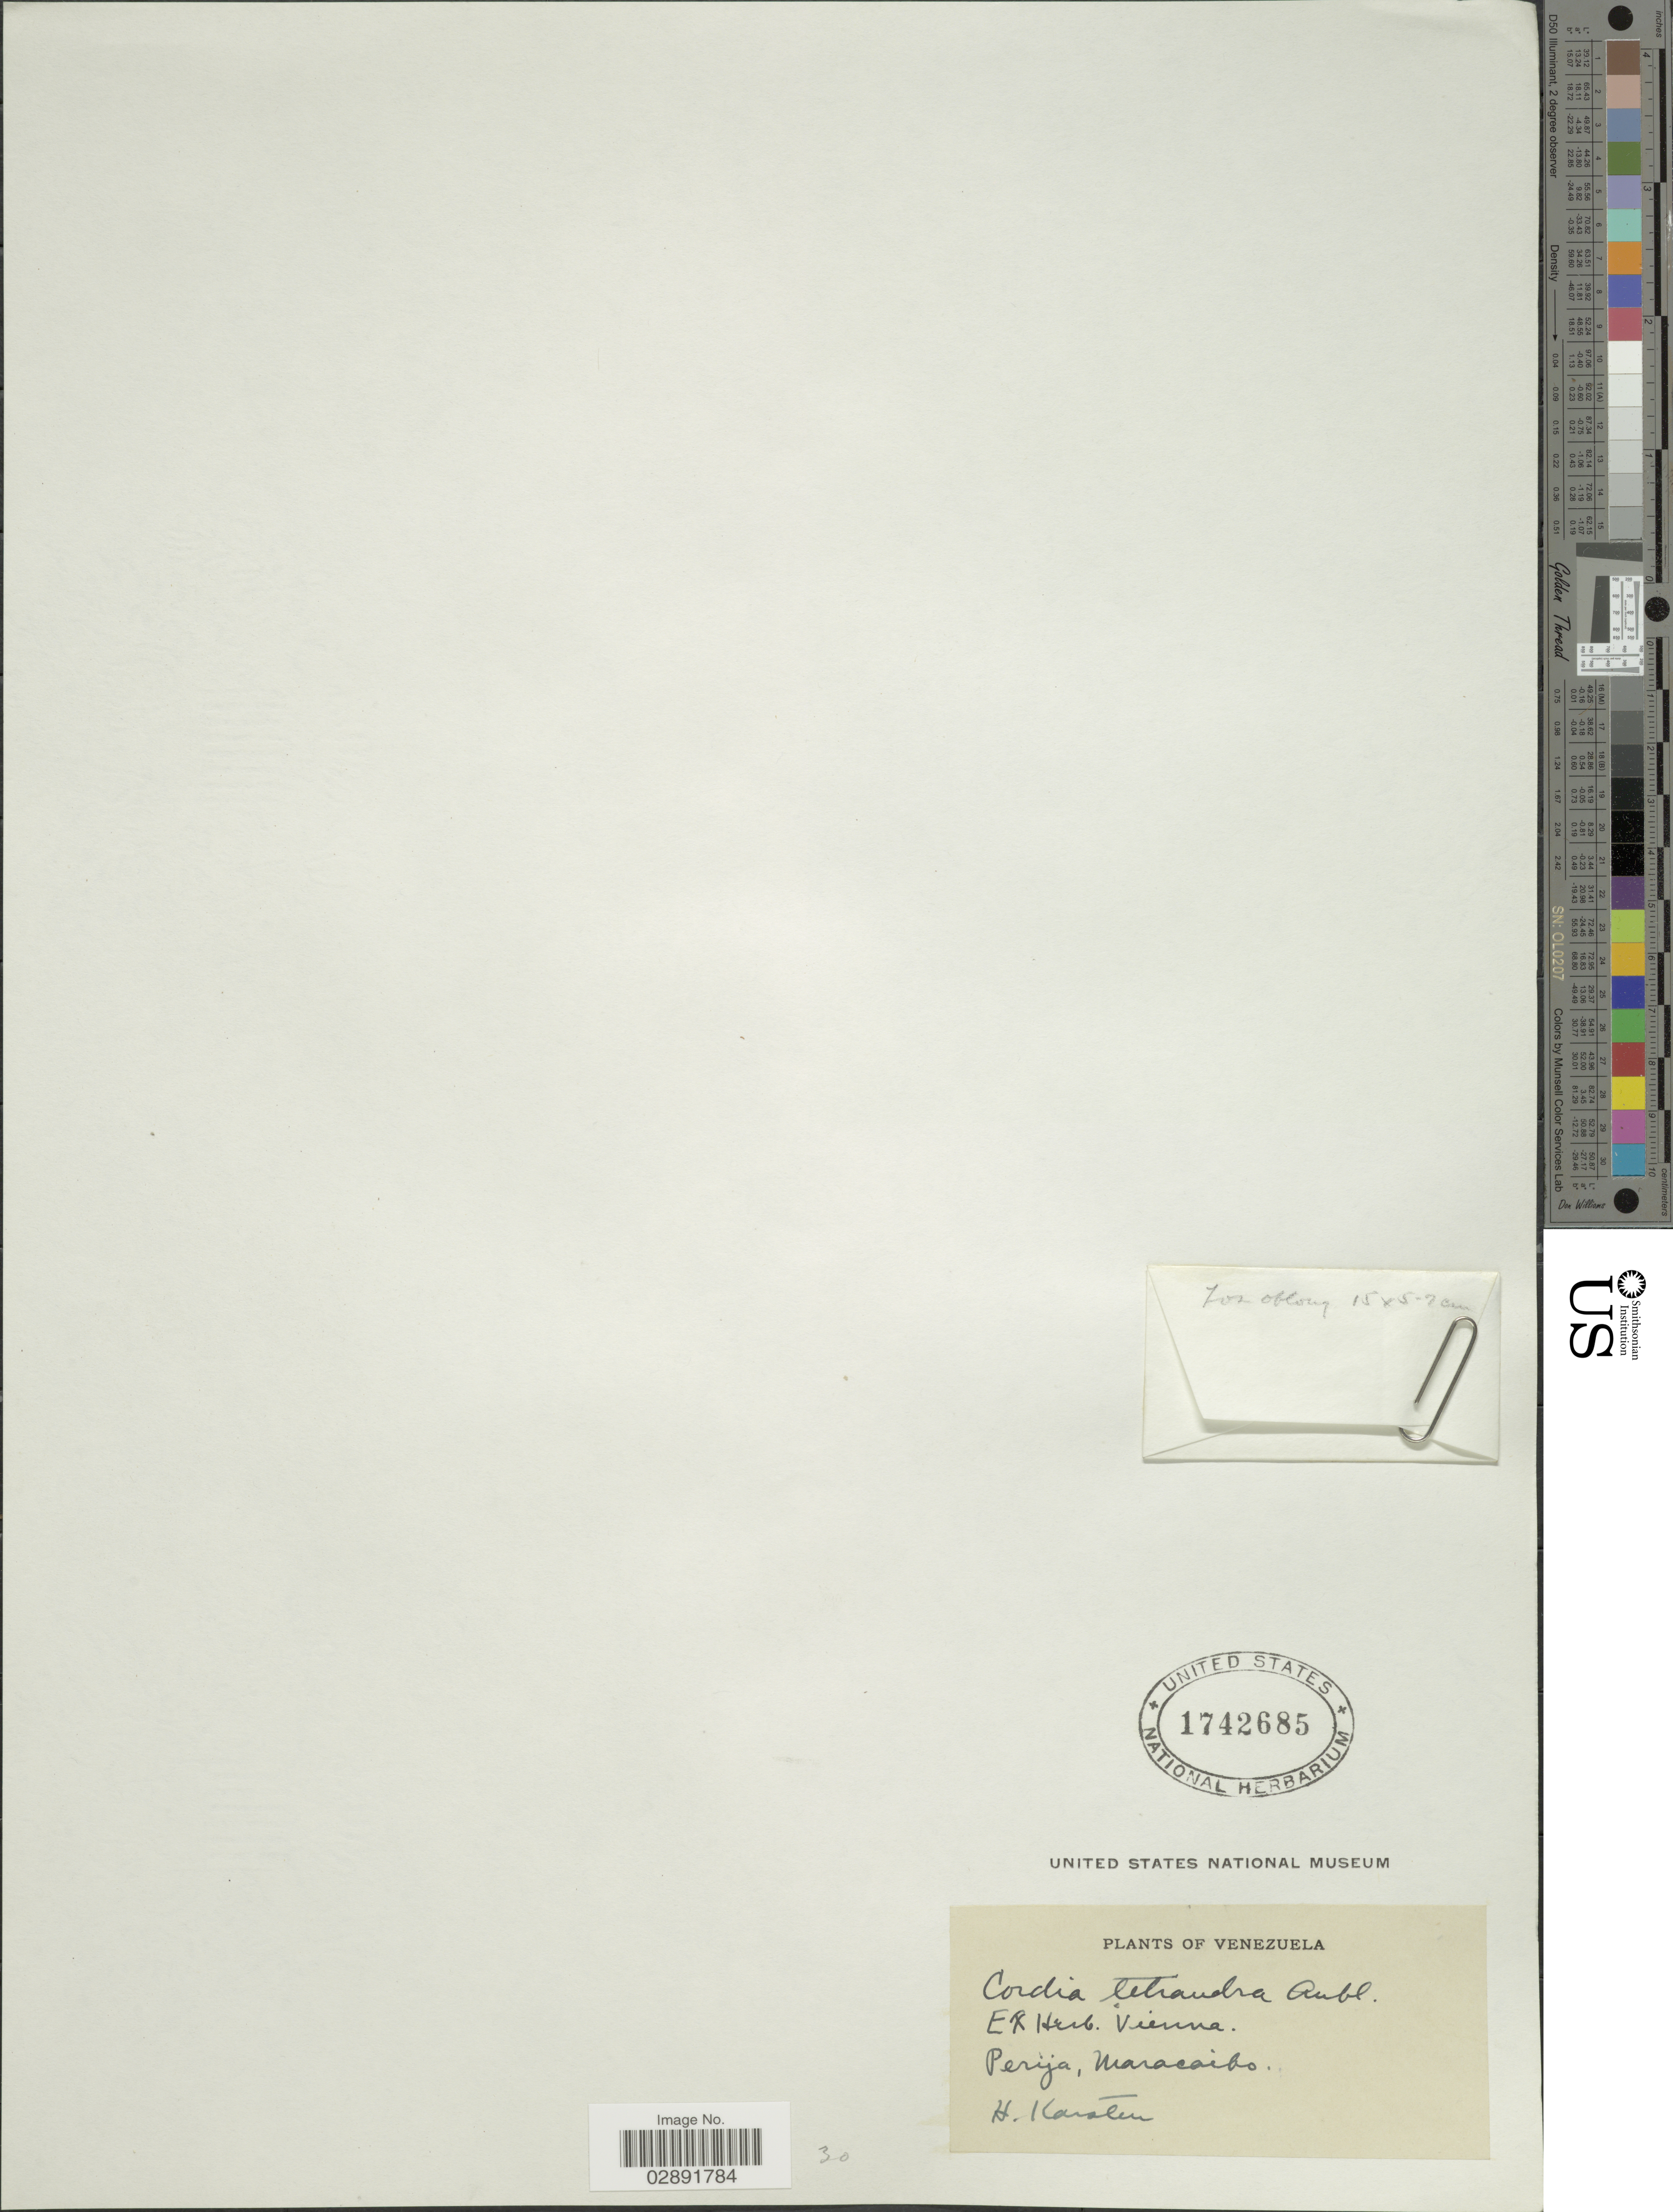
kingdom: Plantae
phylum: Tracheophyta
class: Magnoliopsida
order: Boraginales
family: Cordiaceae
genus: Cordia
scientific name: Cordia tetrandra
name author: Aubl.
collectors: H. Karsten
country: Venezuela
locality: Perija, Maracaibo.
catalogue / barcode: US 1742685